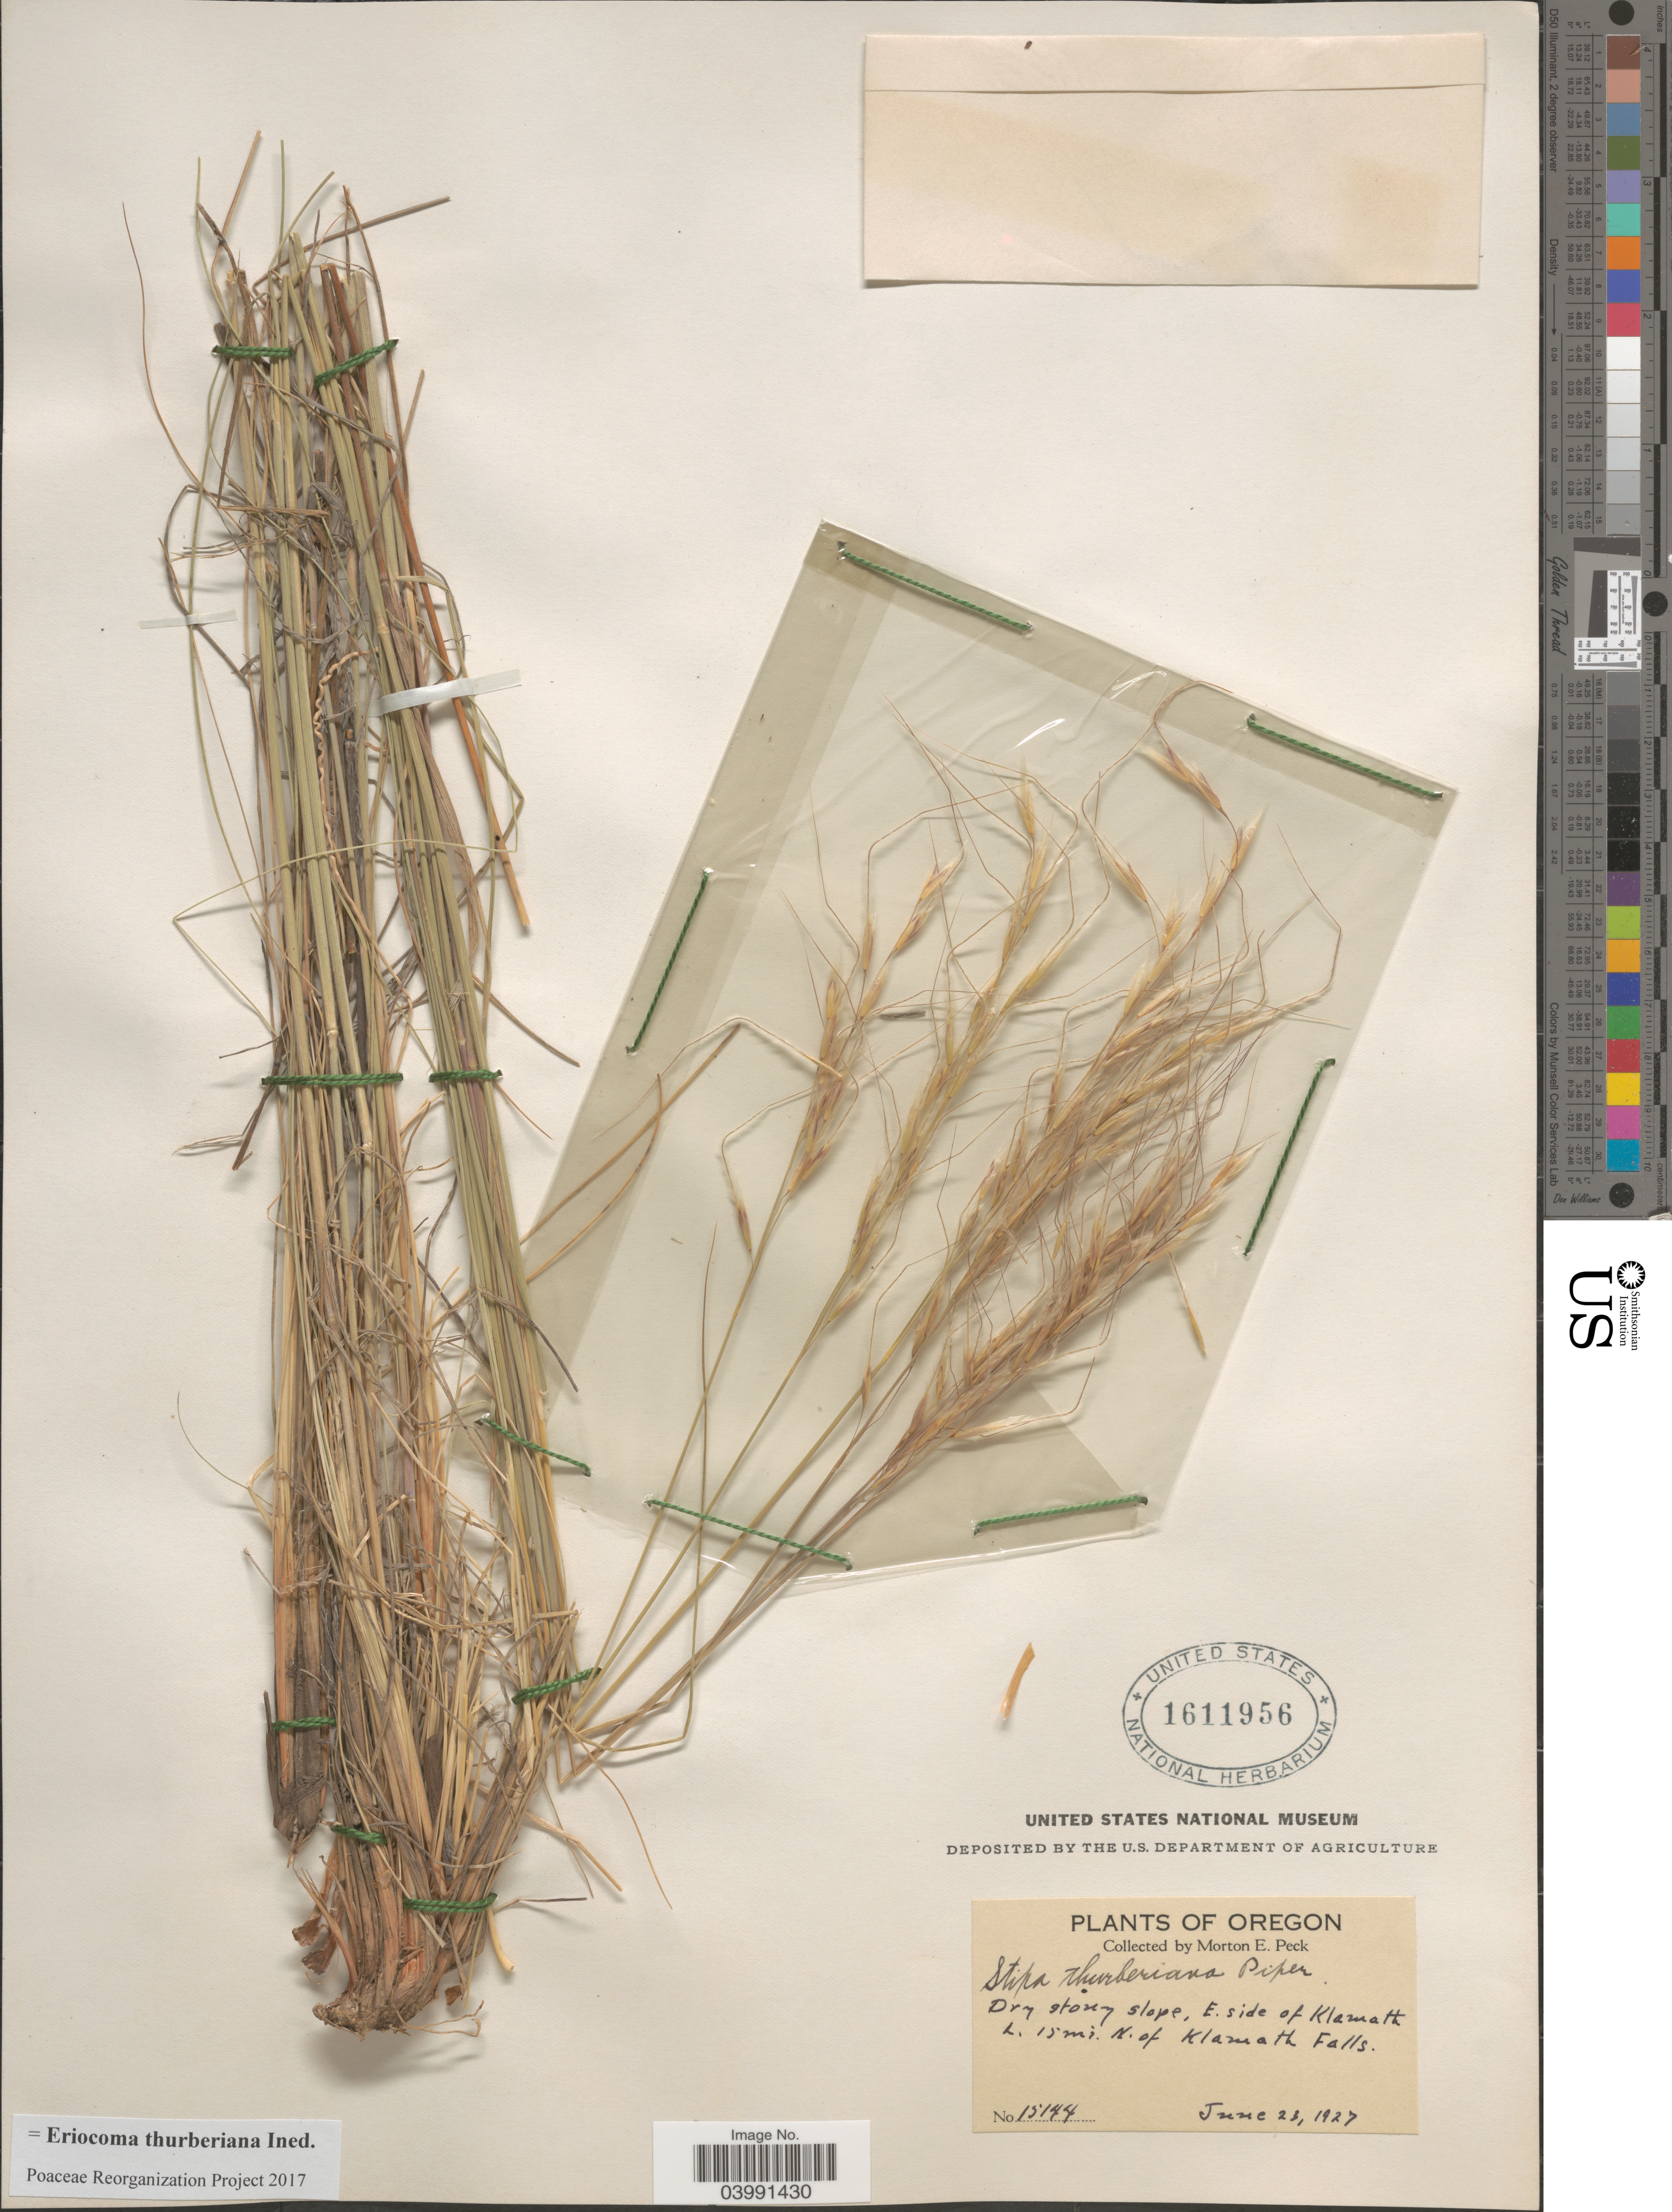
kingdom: Plantae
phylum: Tracheophyta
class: Liliopsida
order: Poales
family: Poaceae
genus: Eriocoma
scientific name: Eriocoma thurberiana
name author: (Piper) Romasch.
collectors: M. E. Peck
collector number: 15144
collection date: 1927-06-23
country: United States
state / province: Oregon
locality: E. side of Klamath L. 15 mi. N. of Klamath Falls.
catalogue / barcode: US 1611956